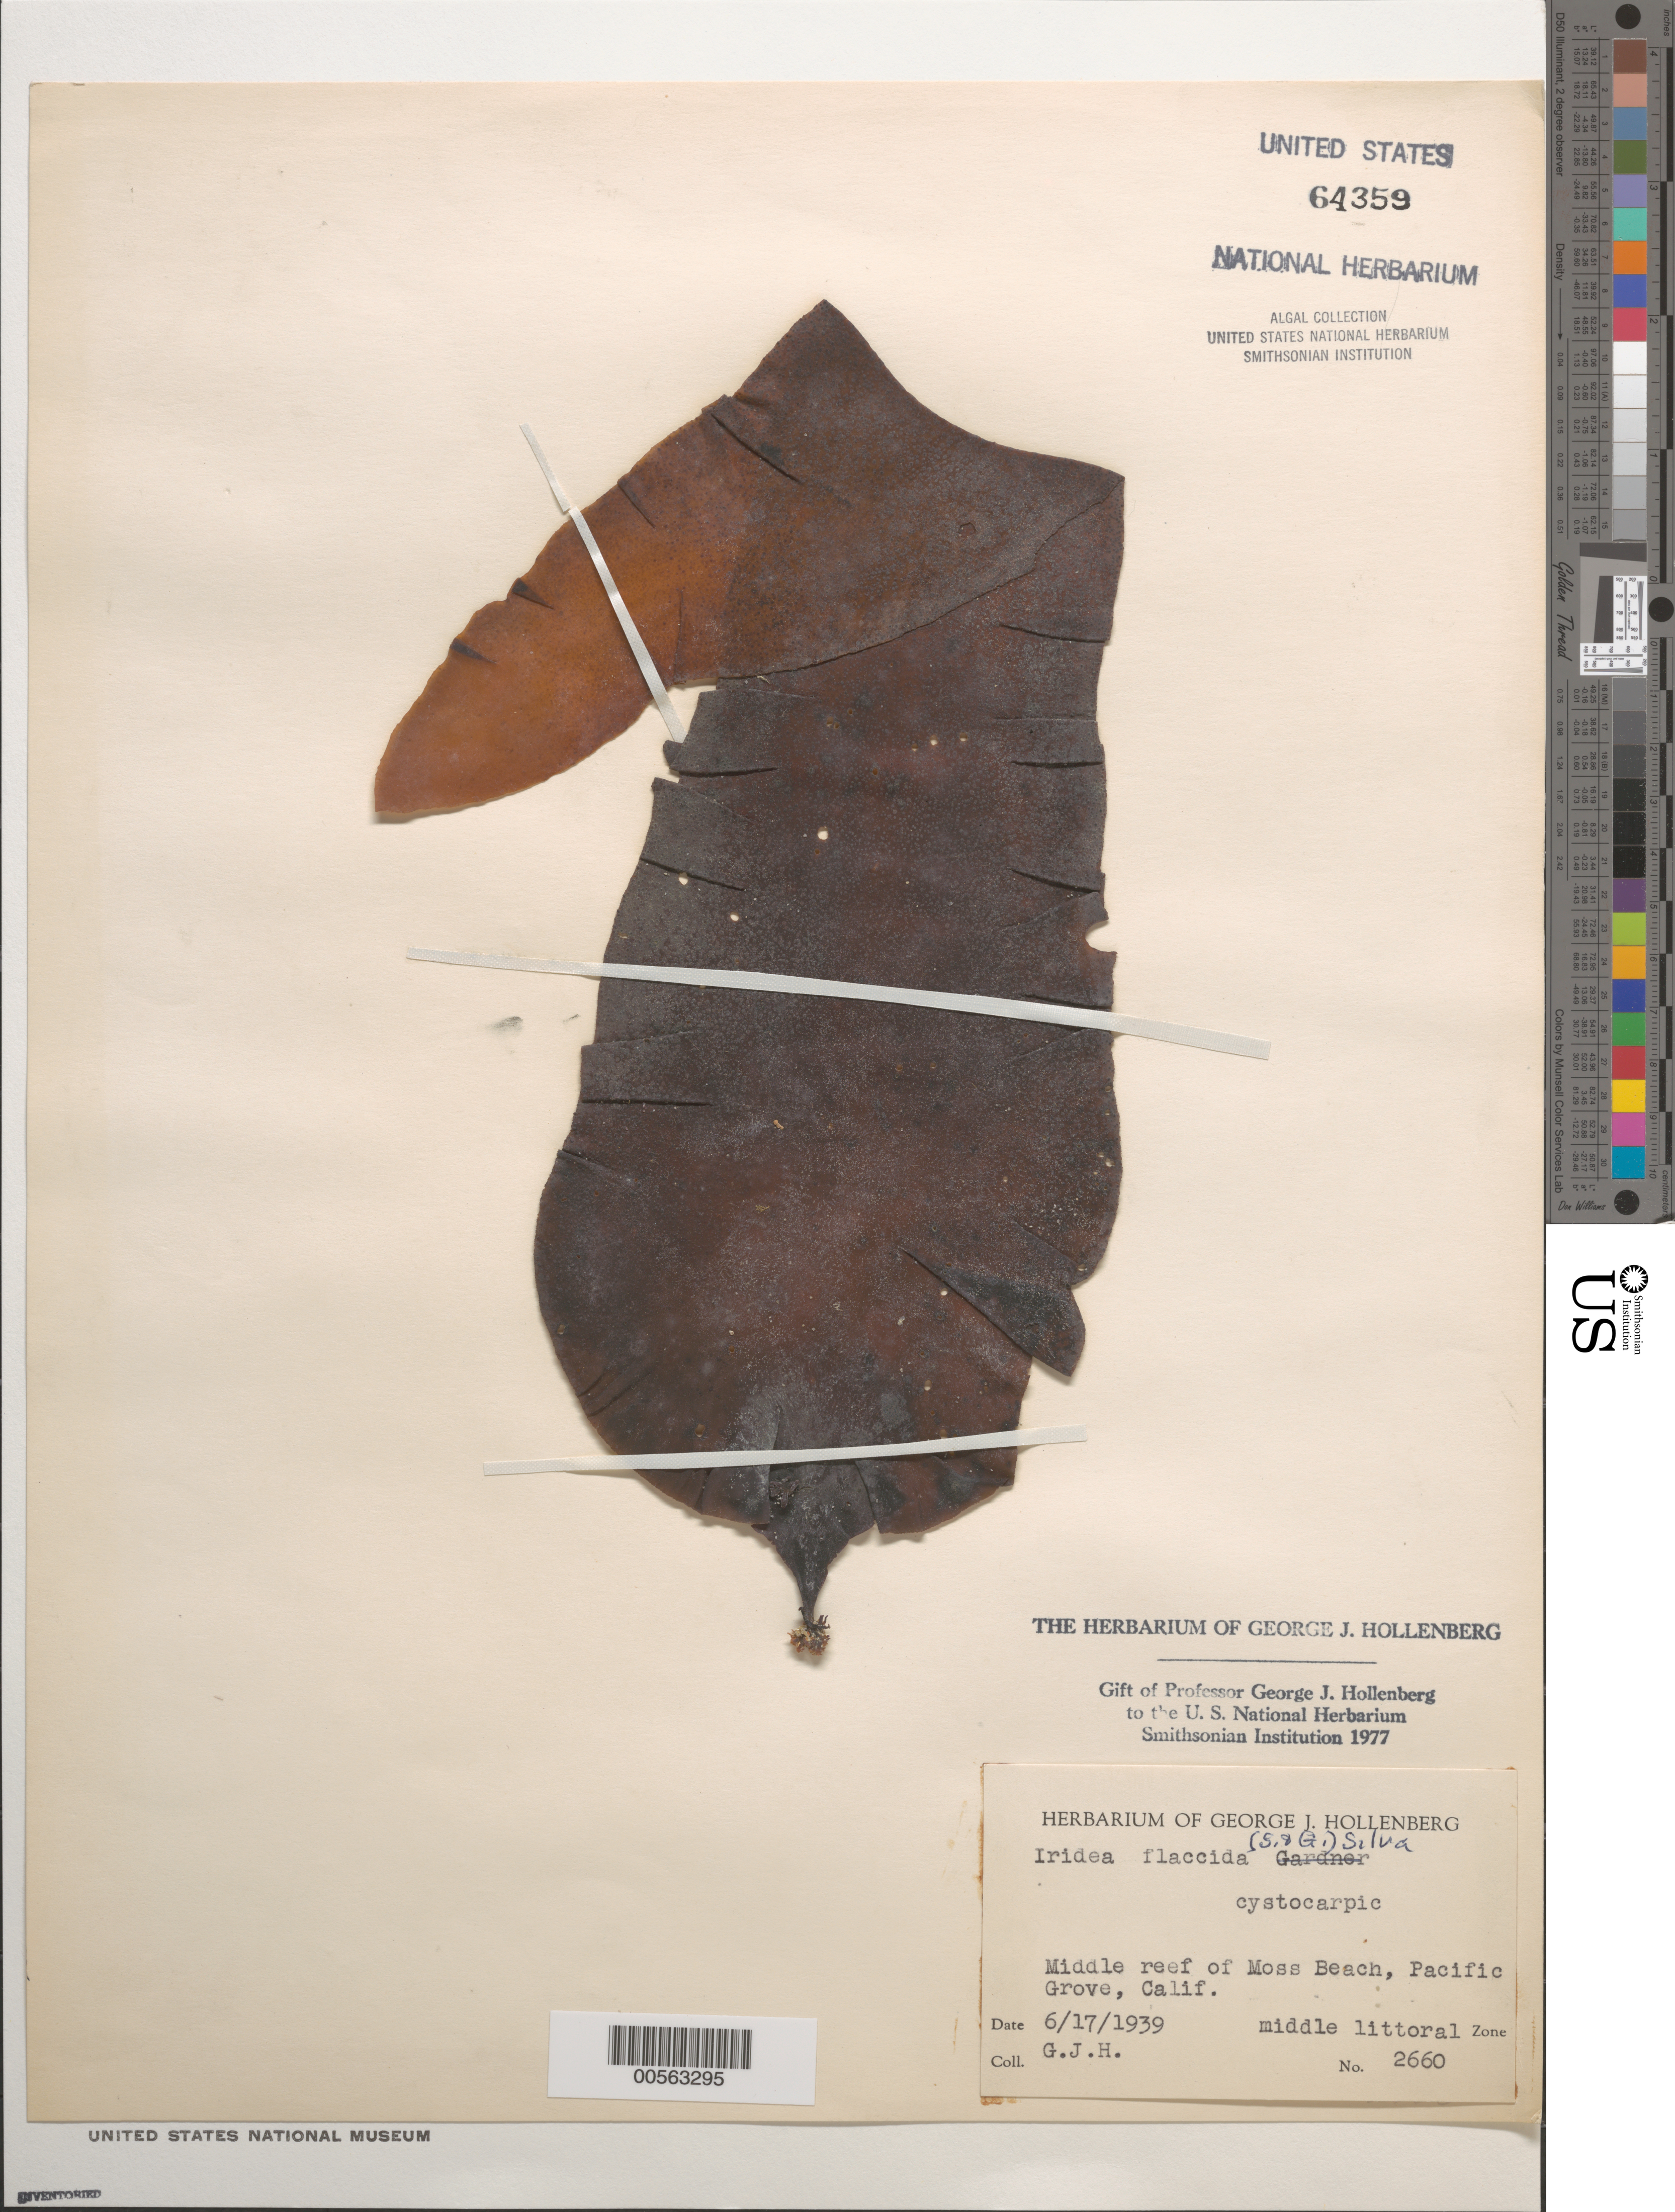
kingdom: Plantae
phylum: Rhodophyta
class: Florideophyceae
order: Gigartinales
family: Gigartinaceae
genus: Mazzaella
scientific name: Mazzaella flaccida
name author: (Setchell & N.L. Gardner) Fredericq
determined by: Algae name updating Project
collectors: G. Hollenberg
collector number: GJH 2660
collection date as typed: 17 Jun 1939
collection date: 1939-06-17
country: United States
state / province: California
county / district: Monterey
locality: Middle reef of Moss Beach, Pacific Grove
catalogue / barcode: US 64359